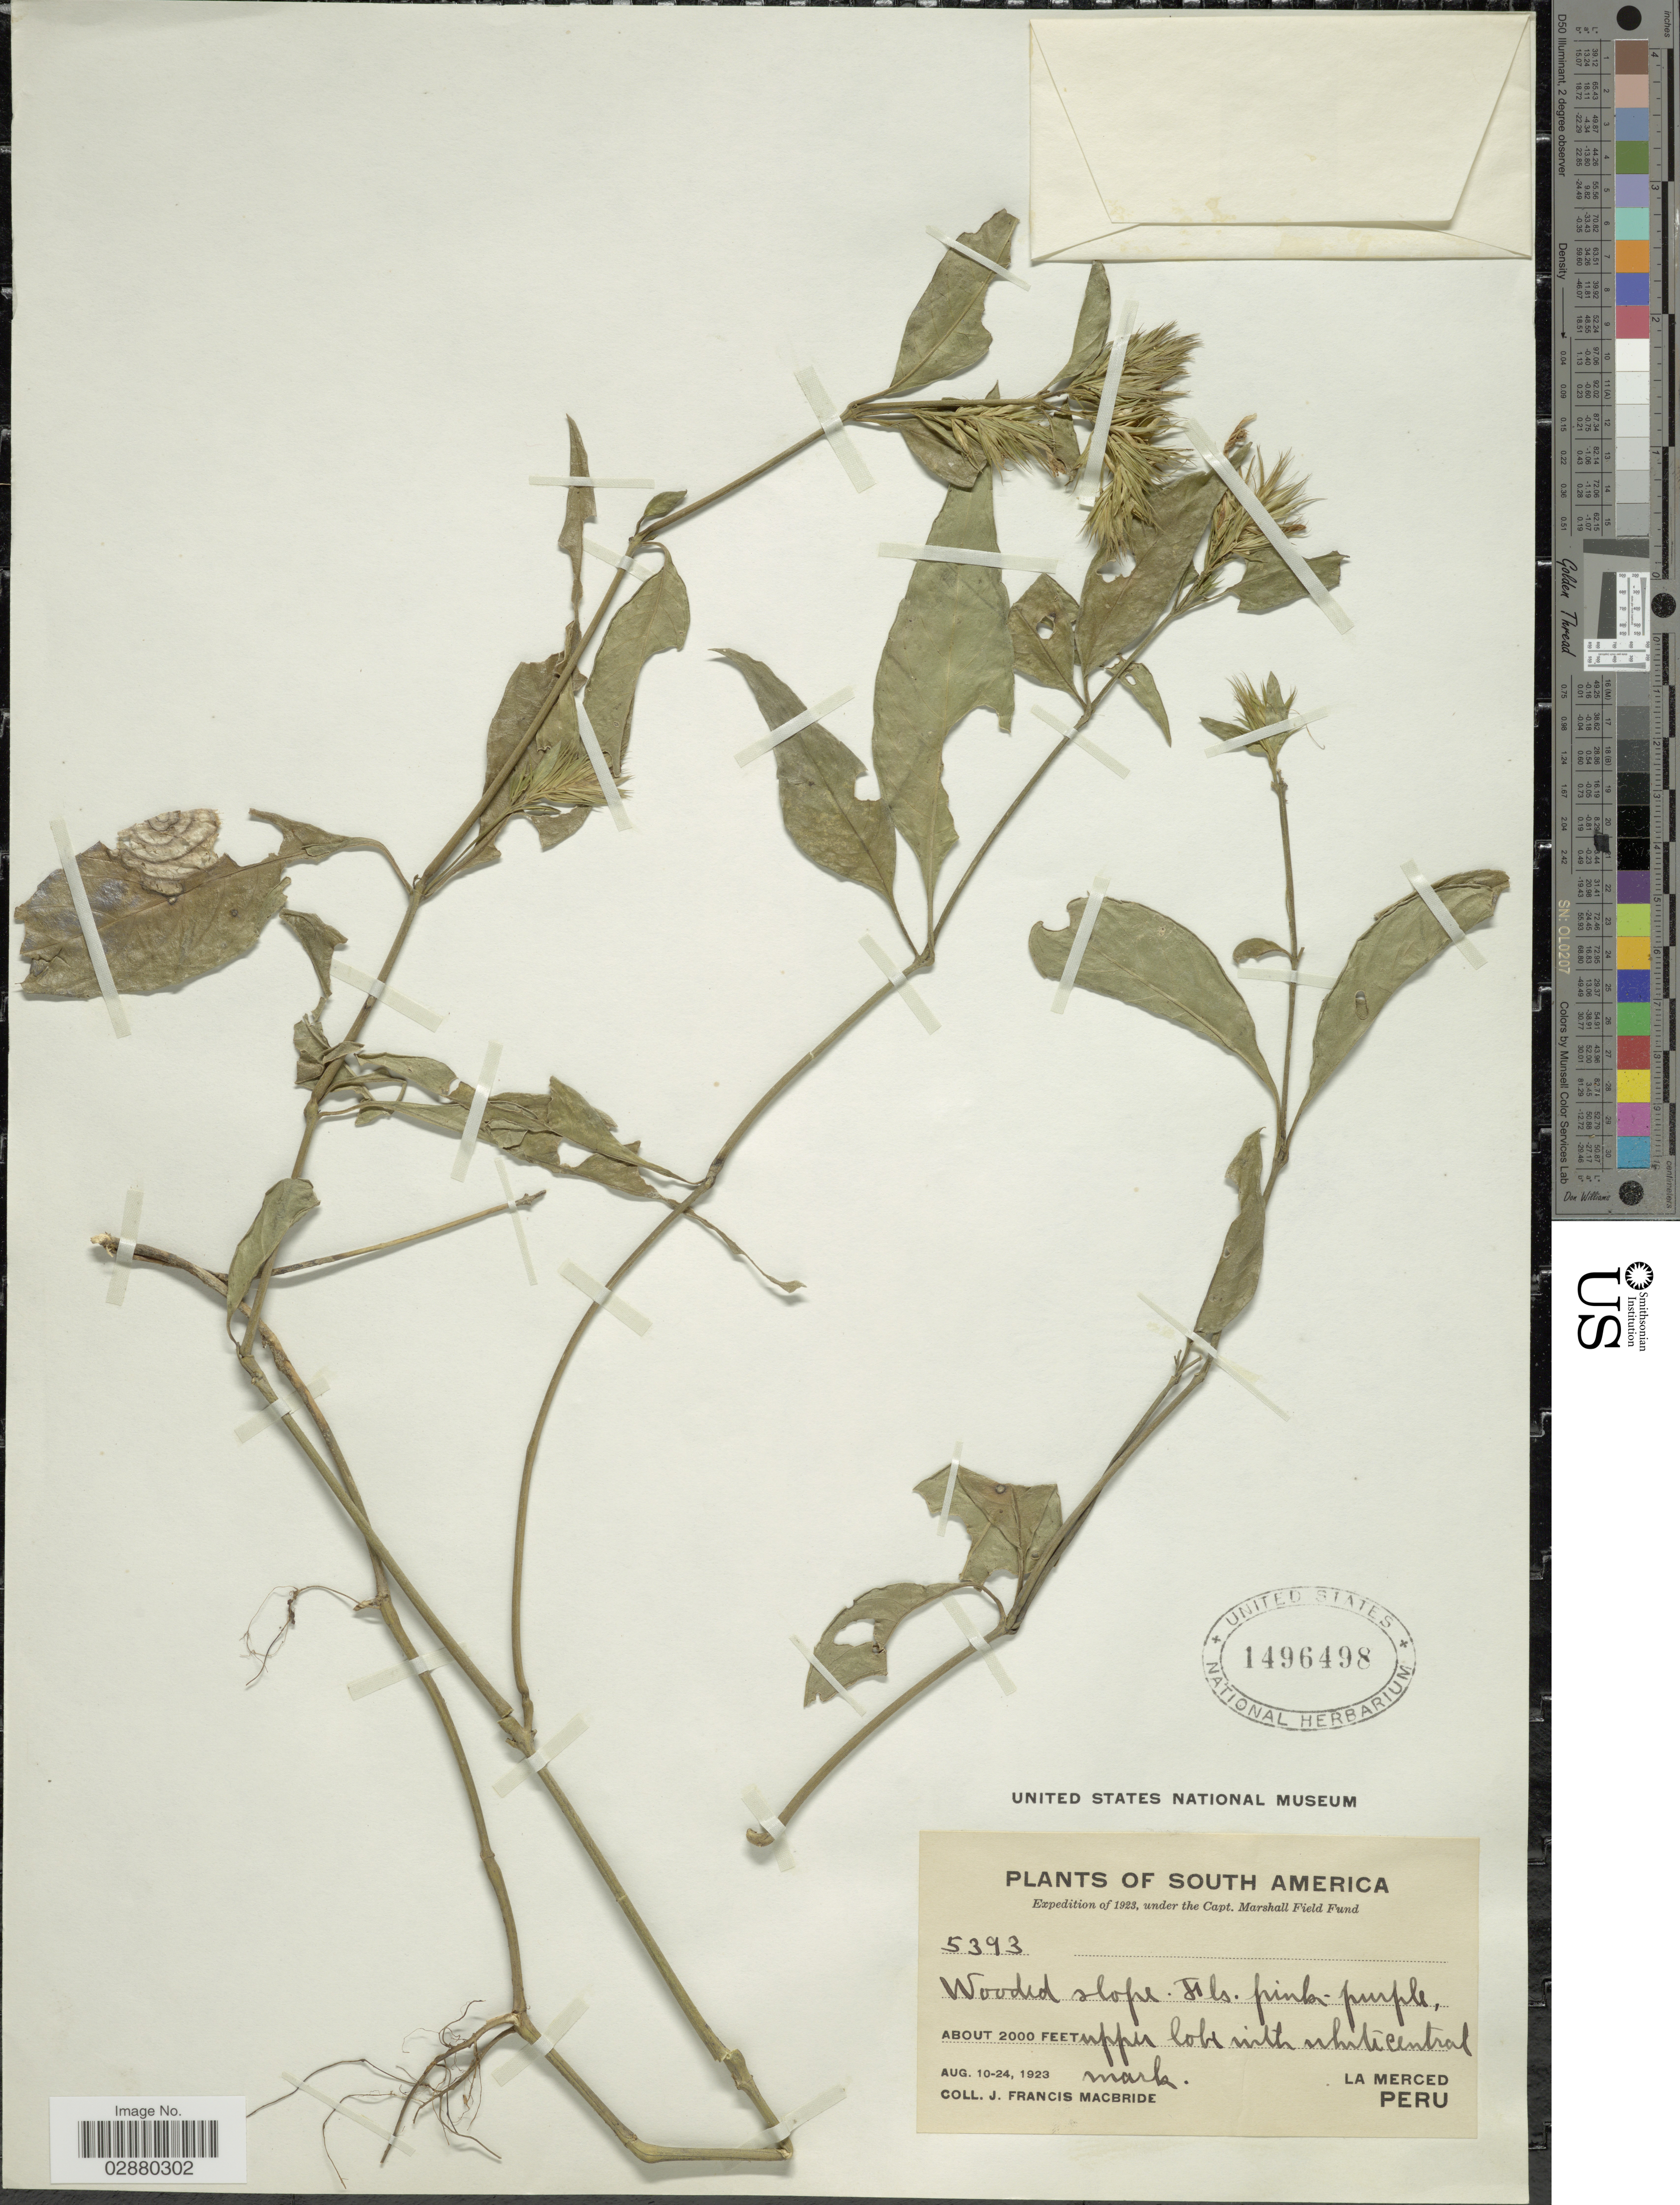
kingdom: Plantae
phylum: Tracheophyta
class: Magnoliopsida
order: Lamiales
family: Acanthaceae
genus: Justicia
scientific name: Justicia radicans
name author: Vahl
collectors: J. F. Macbride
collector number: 5393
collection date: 1923-08-10/1923-08-24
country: Peru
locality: La Merced.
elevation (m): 610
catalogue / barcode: US 1496498